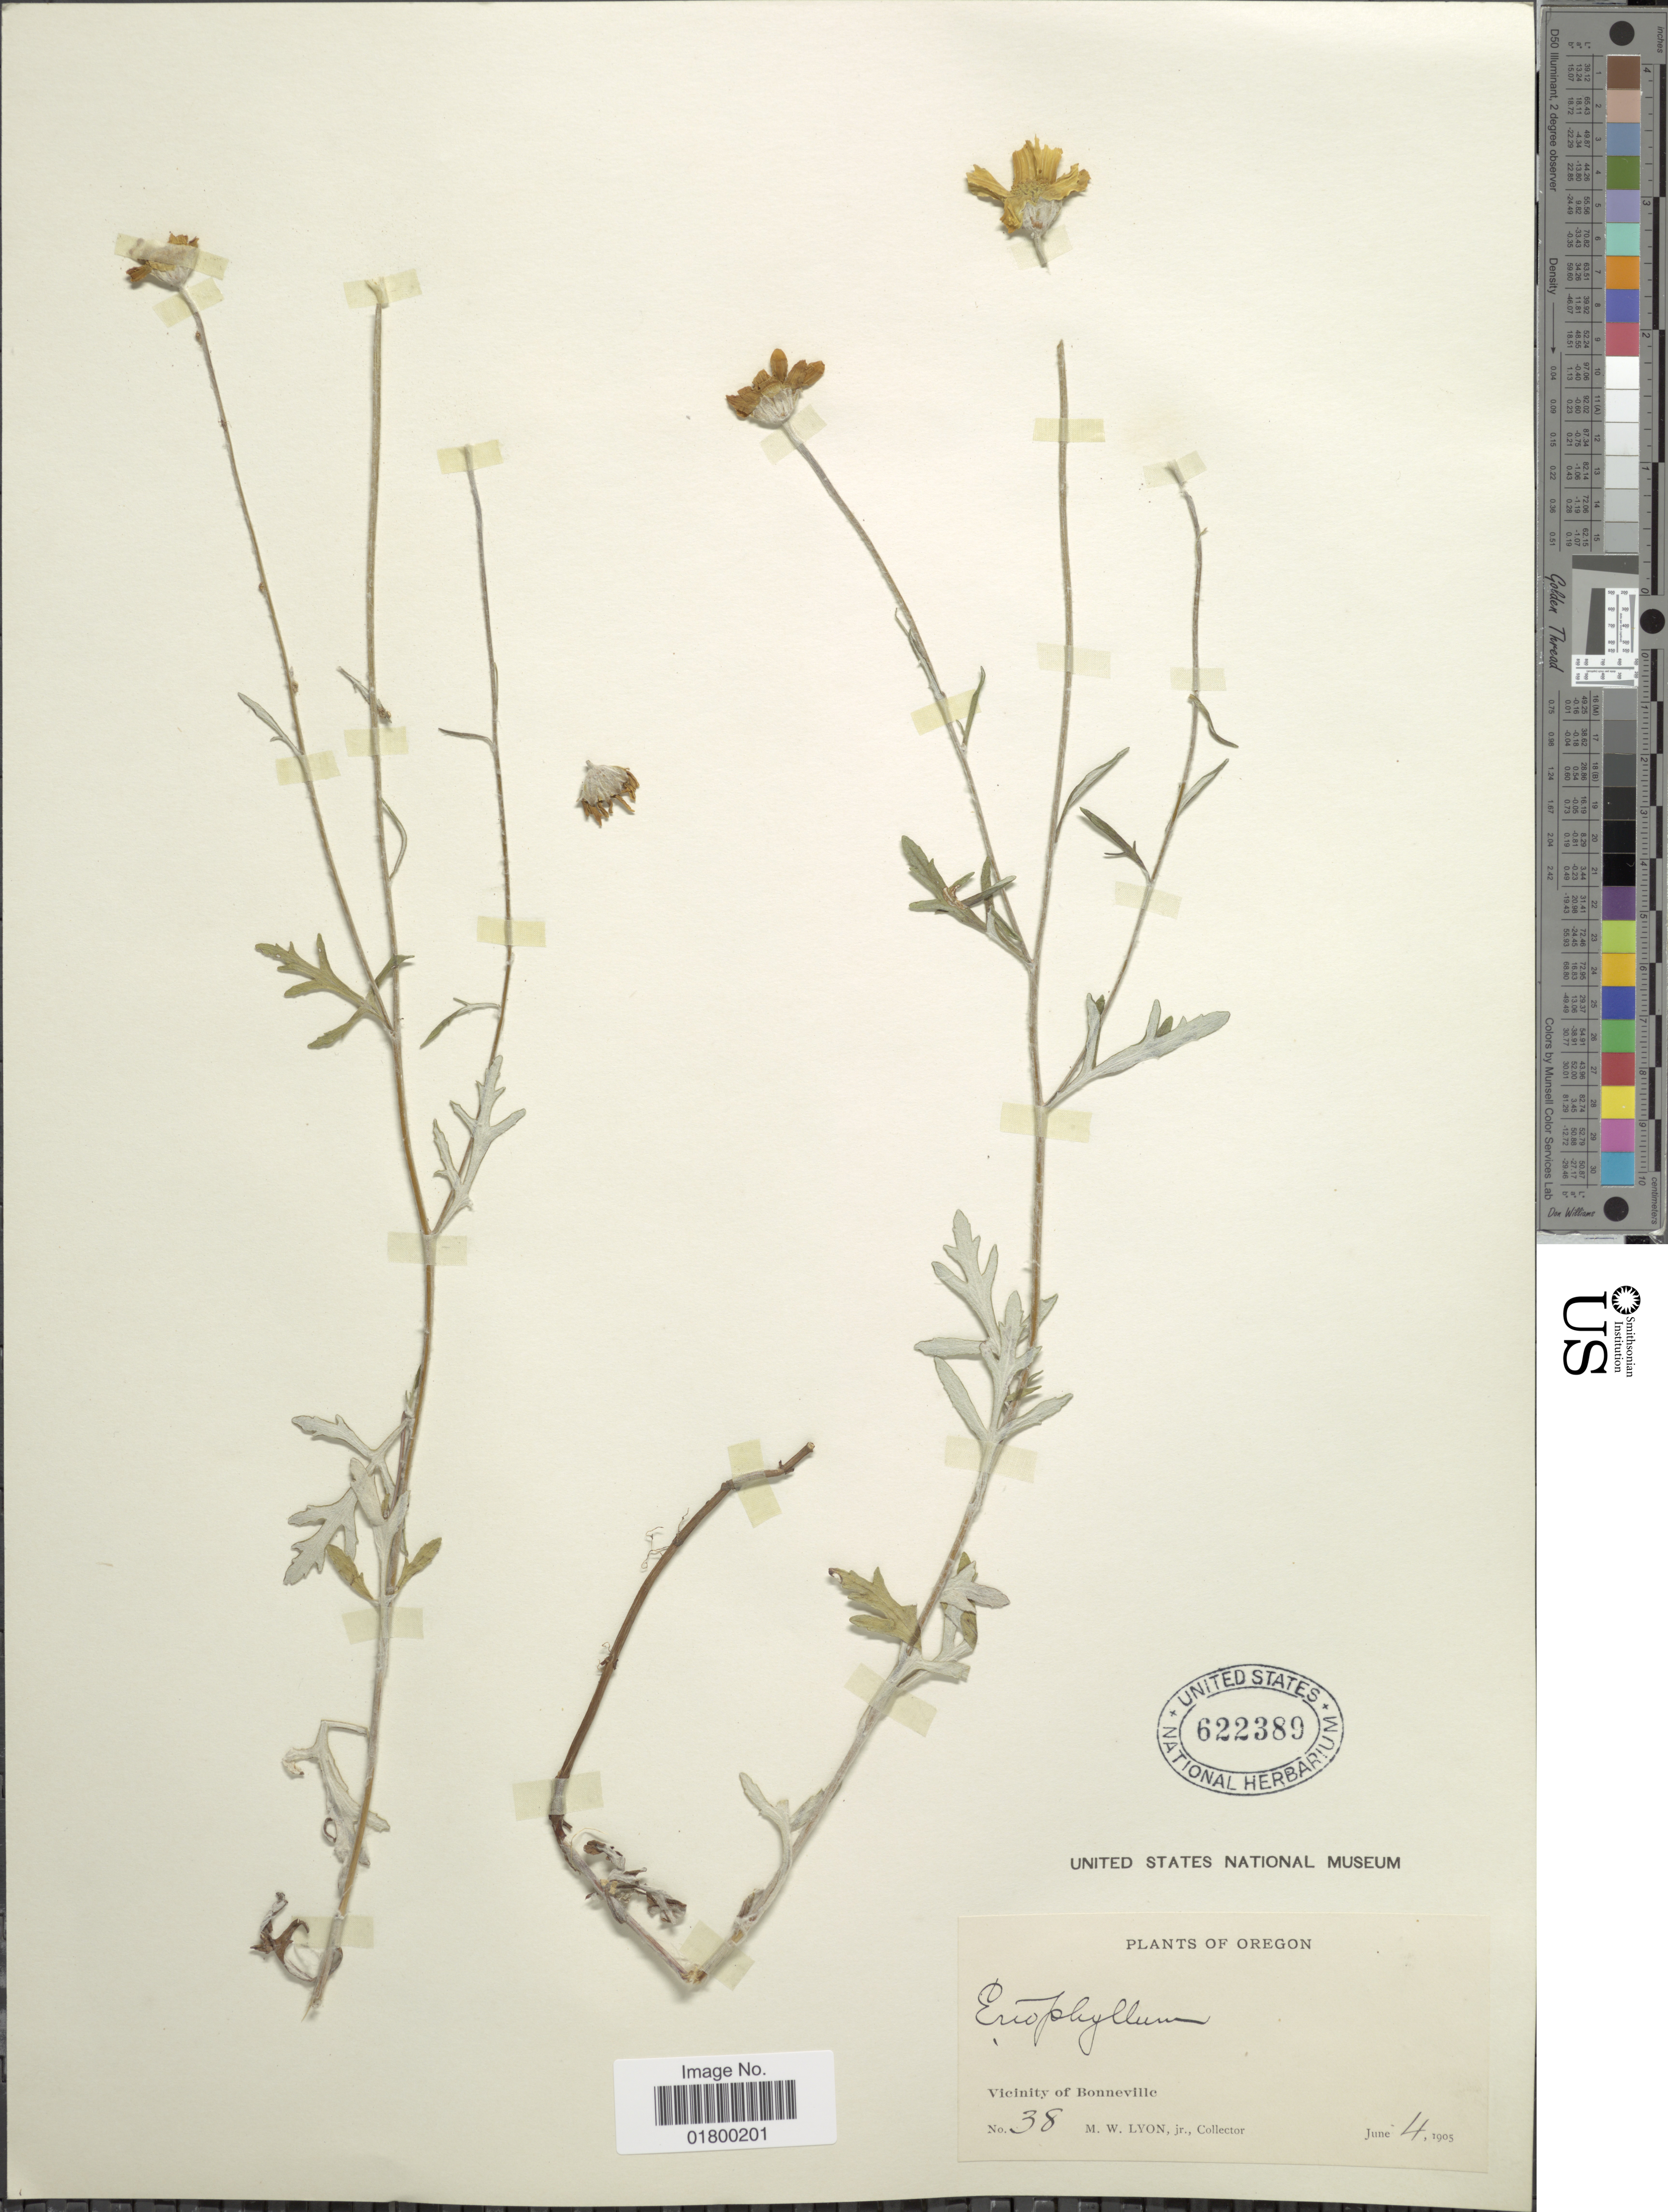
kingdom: Plantae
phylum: Tracheophyta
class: Magnoliopsida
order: Asterales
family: Asteraceae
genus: Eriophyllum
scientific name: Eriophyllum lanatum var. achillioides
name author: (DC.) Jeps.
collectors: M. Lyon Jr.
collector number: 38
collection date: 1905-06-04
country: United States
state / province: Oregon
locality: Vicinity of Bonneville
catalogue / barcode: US 622389